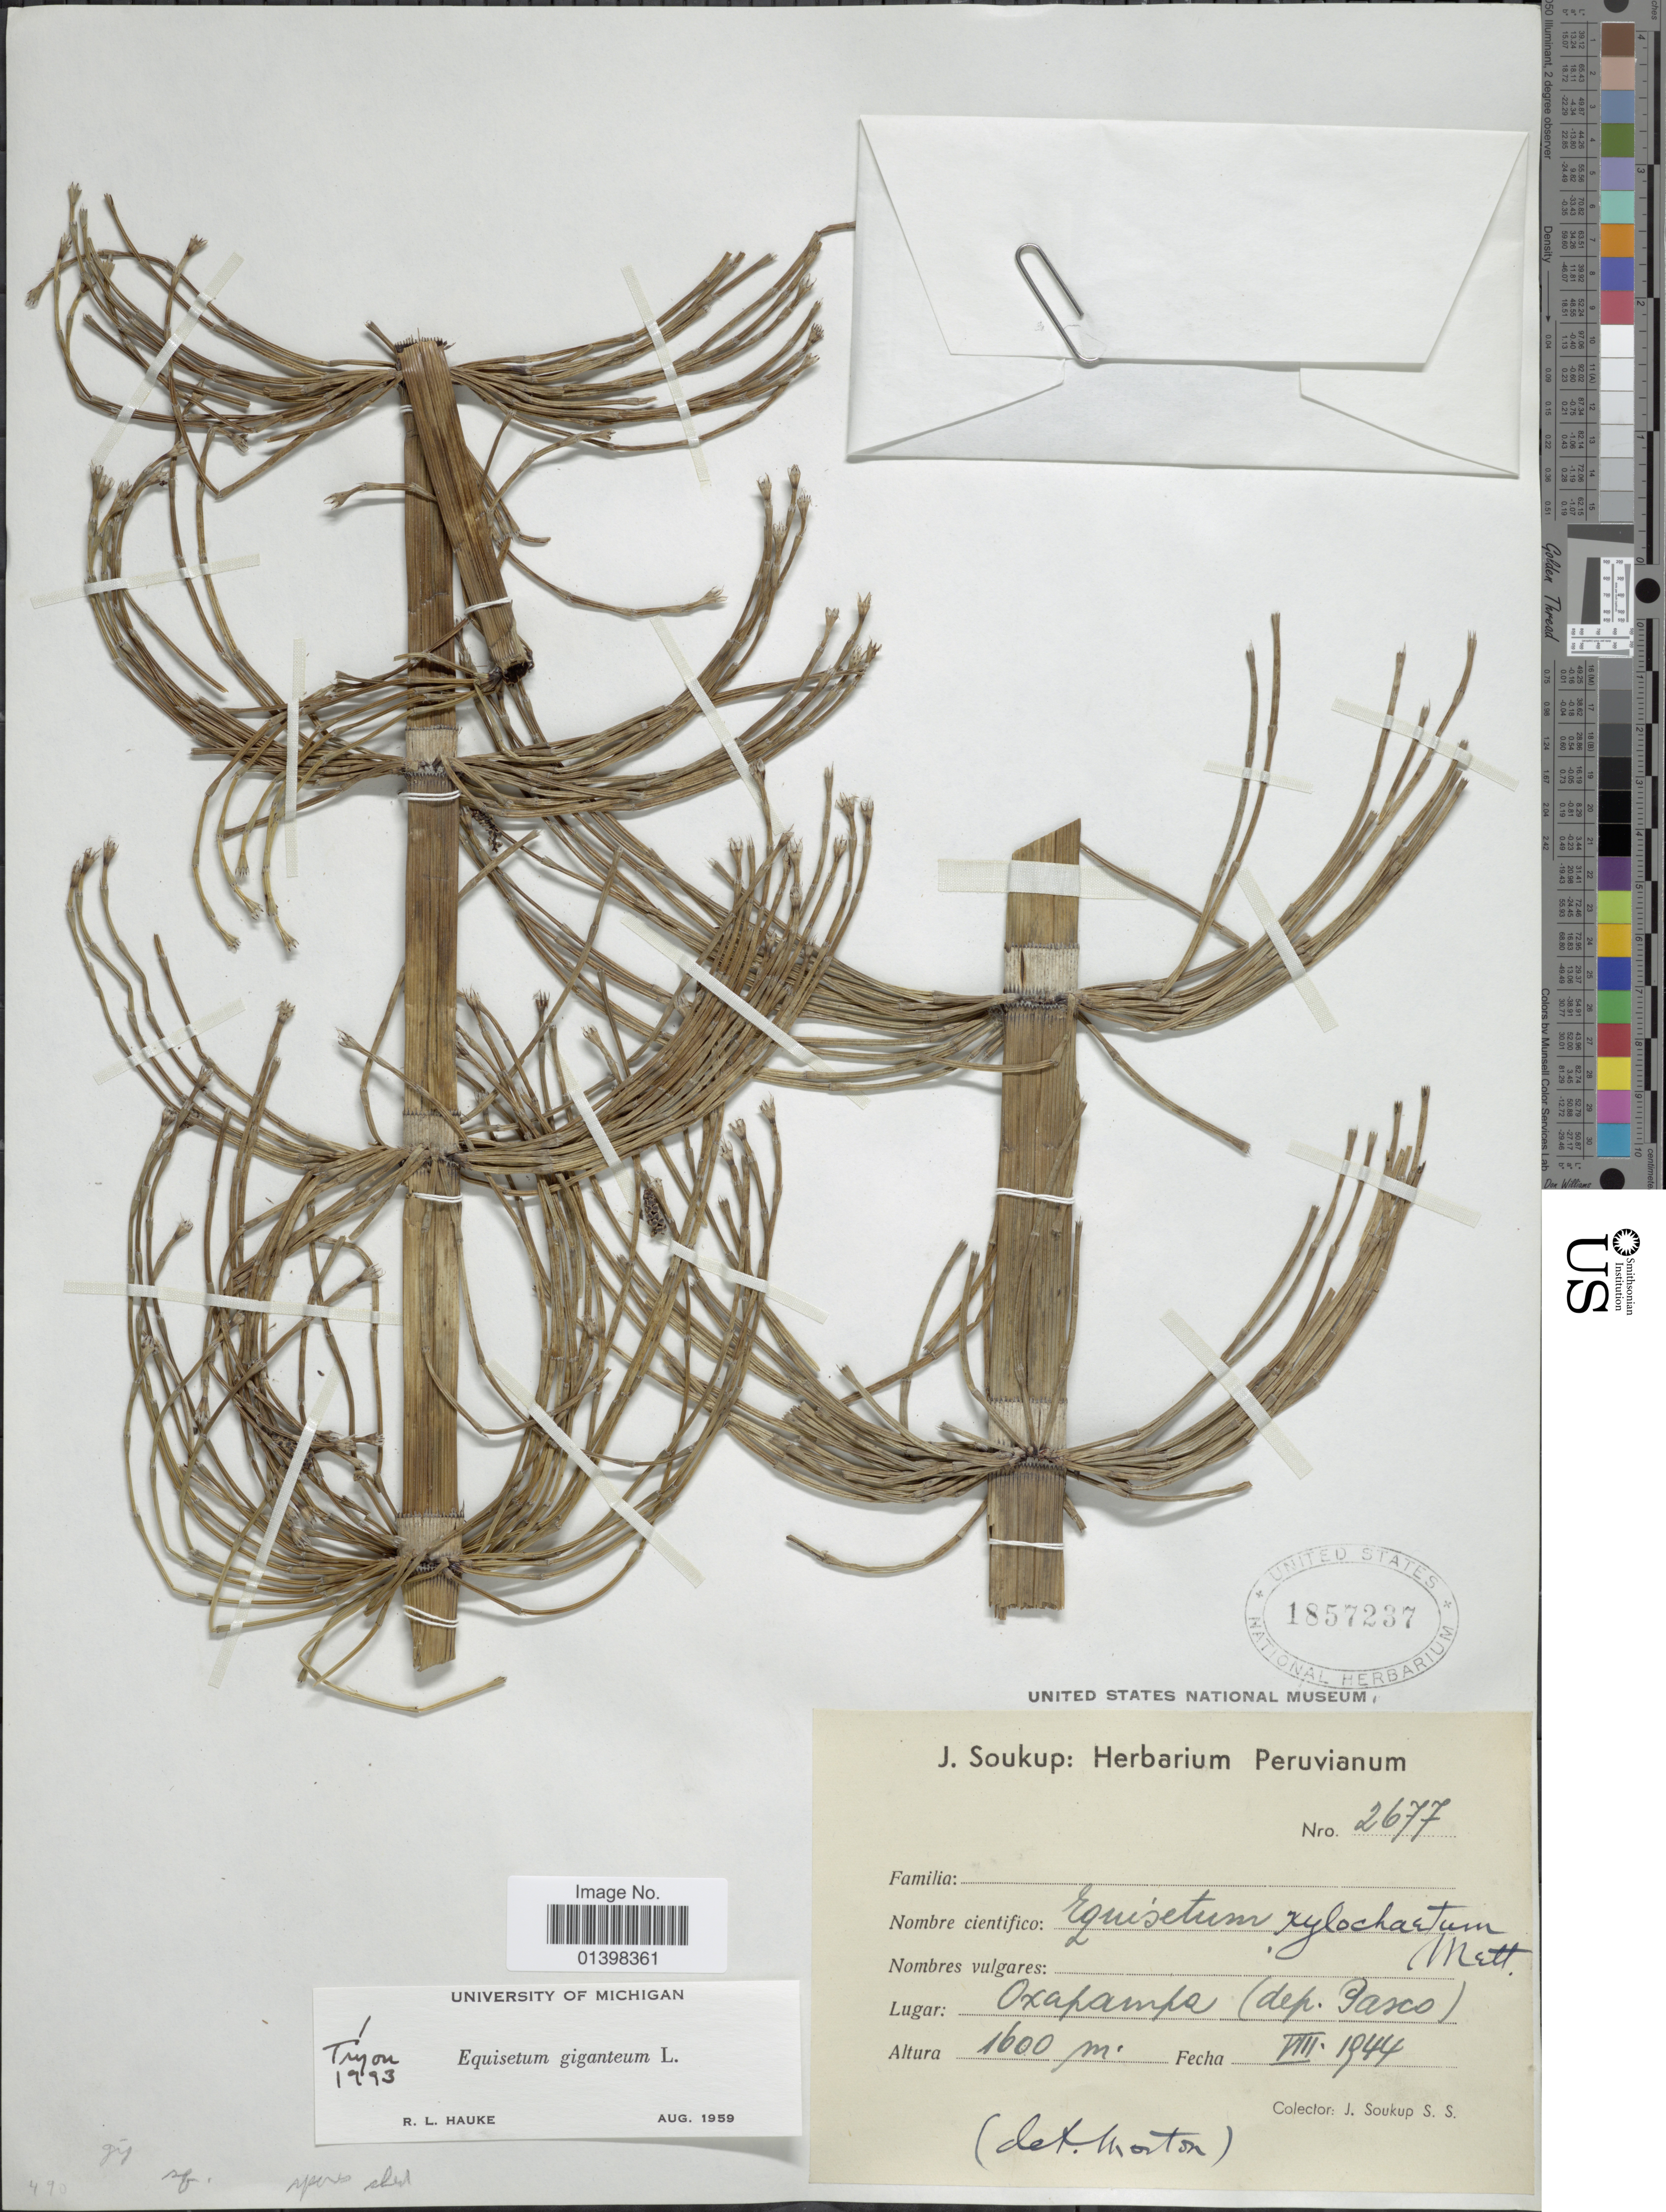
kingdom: Plantae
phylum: Tracheophyta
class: Polypodiopsida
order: Equisetales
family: Equisetaceae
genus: Equisetum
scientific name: Equisetum giganteum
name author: L.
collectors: J. Soukup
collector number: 2677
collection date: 1944-08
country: Peru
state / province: Pasco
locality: Oxapampa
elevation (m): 1600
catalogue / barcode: US 1857237